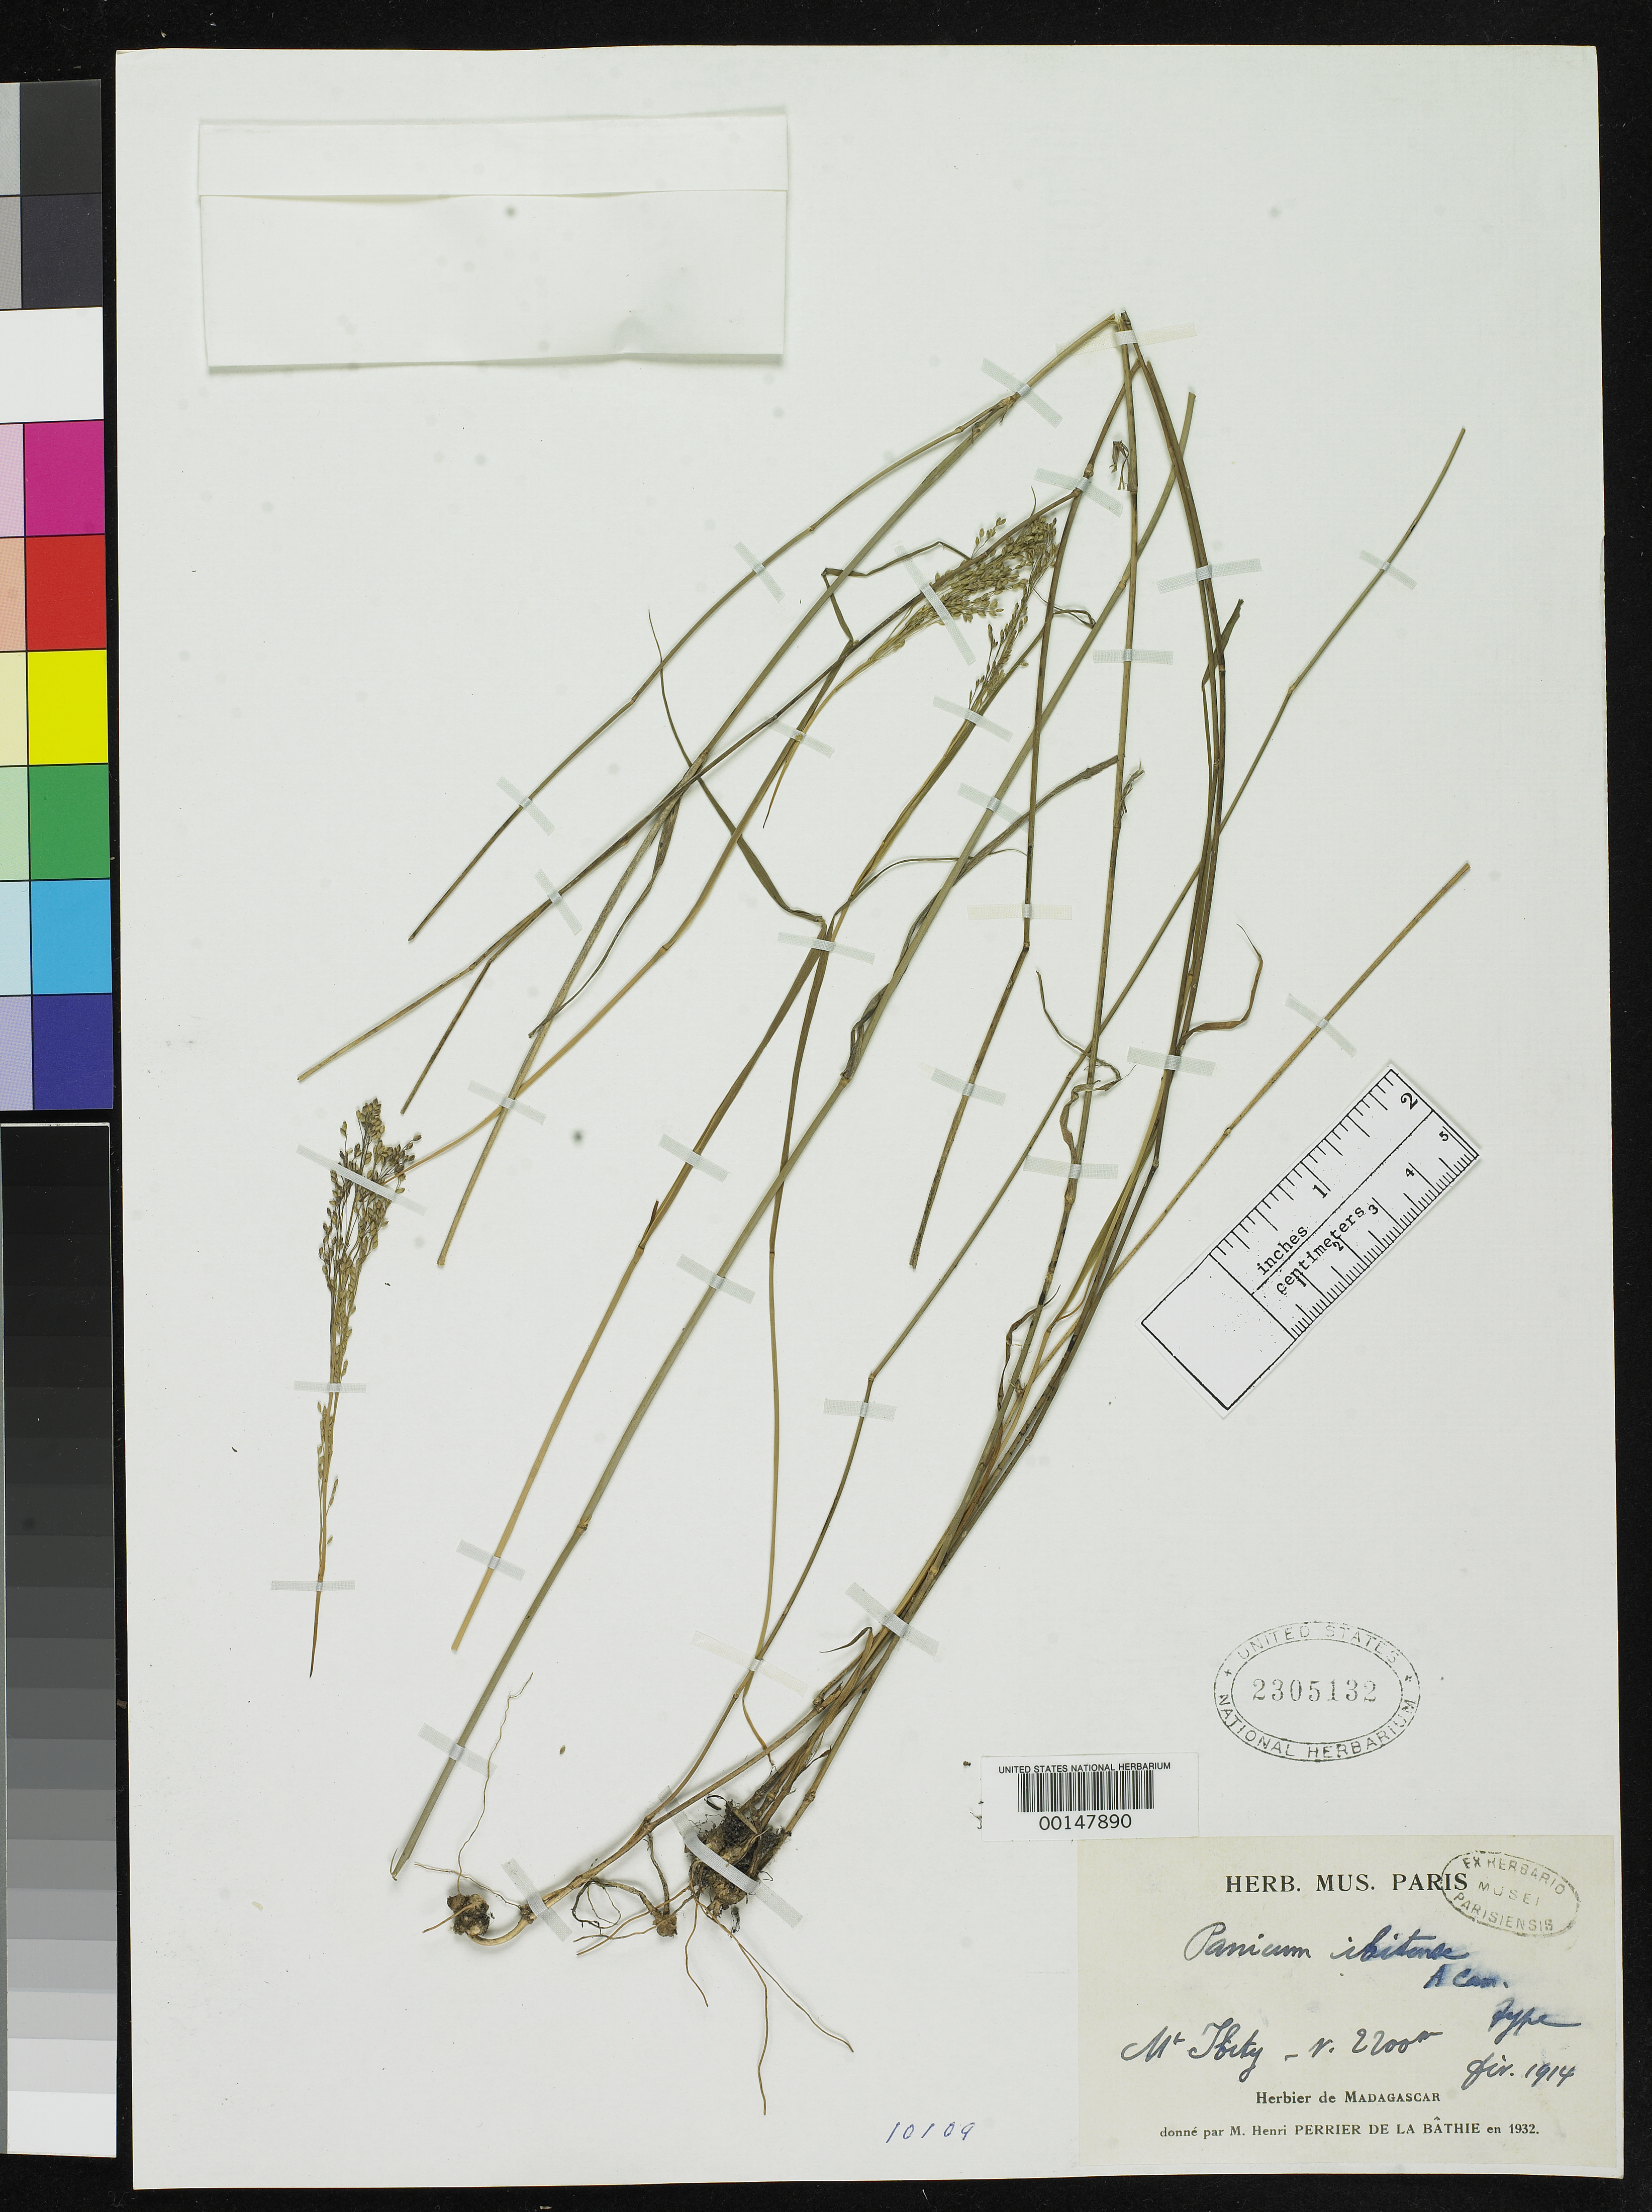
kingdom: Plantae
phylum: Tracheophyta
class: Liliopsida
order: Poales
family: Poaceae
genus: Panicum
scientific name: Panicum ibitense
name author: A. Camus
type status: Type Collection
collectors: H. Perrier de la Bâthie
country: Madagascar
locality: Mount Ibity.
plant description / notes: Type collection is 10771 (number not recorded on this specimen). Annotated as "Type" and previously recorded as holotype, but probably an isotype; protologue does not cite type at US!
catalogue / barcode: US 2305132